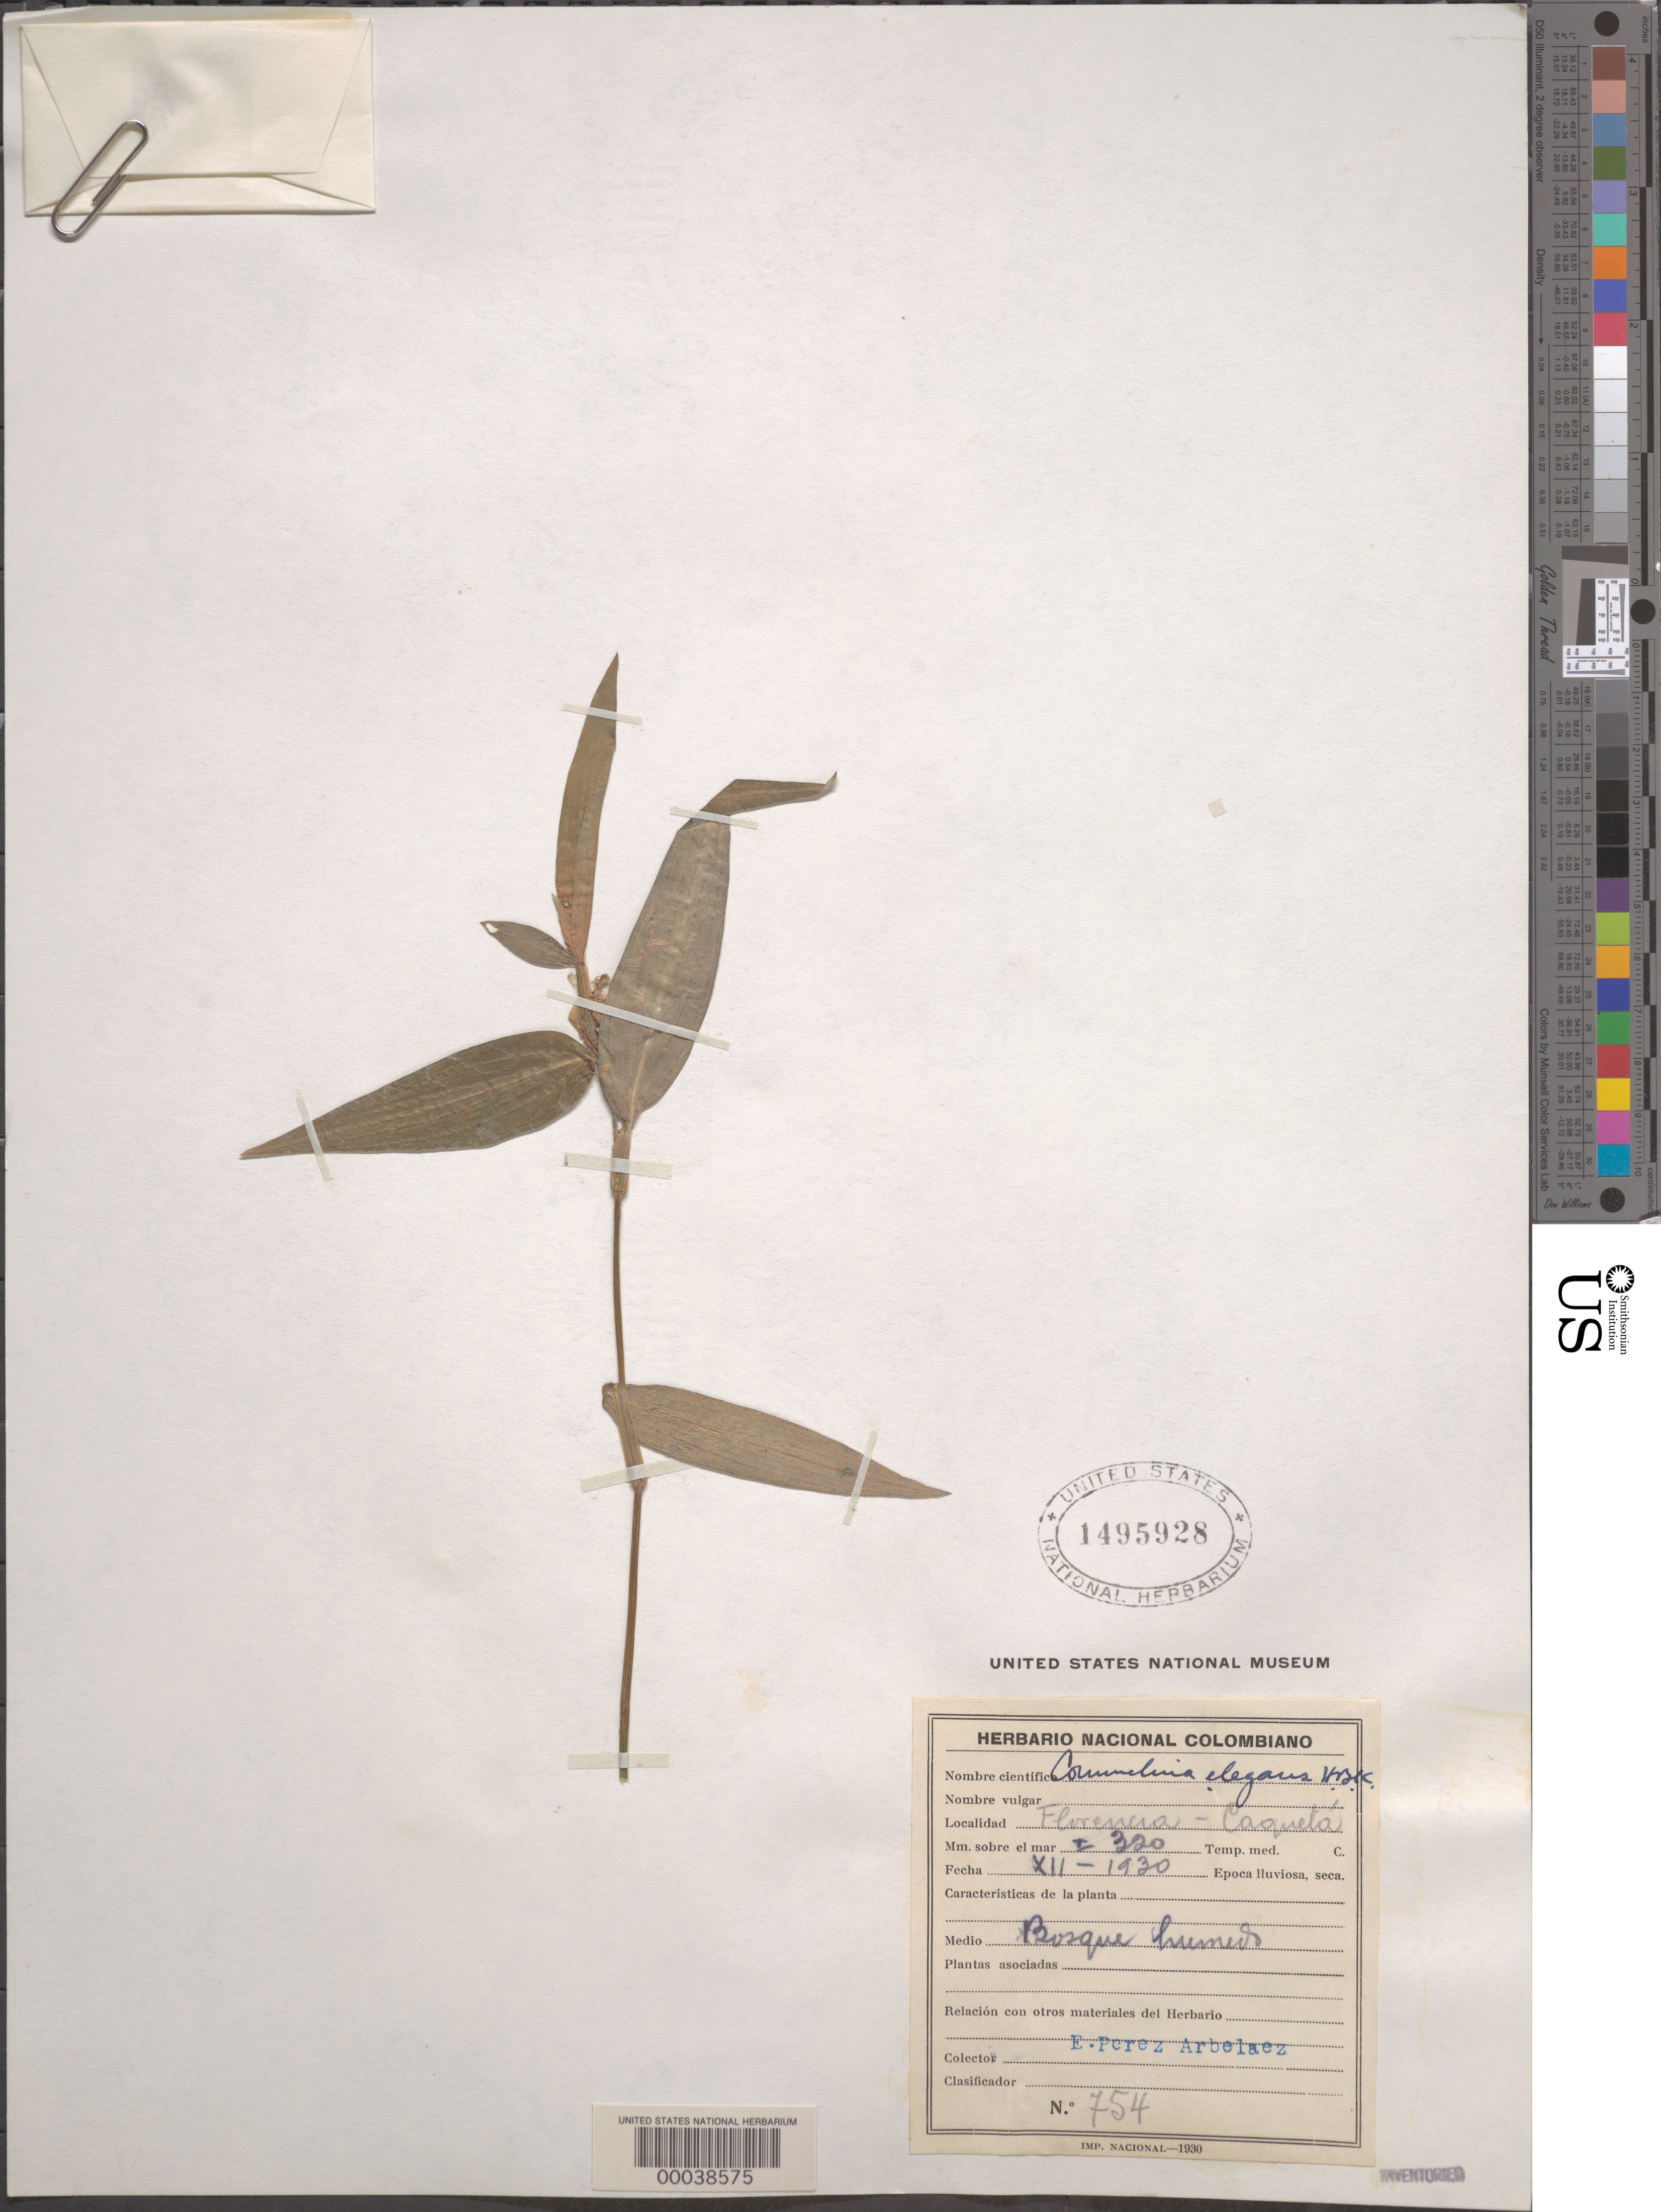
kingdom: Plantae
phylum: Tracheophyta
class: Liliopsida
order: Commelinales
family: Commelinaceae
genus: Commelina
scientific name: Commelina erecta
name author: L.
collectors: E. Pérez Arbeláez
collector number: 754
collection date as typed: Dec 1930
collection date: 1930-12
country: Colombia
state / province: Caquetá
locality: Florencia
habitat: Moist soil, woods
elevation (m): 20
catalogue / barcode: US 1495928